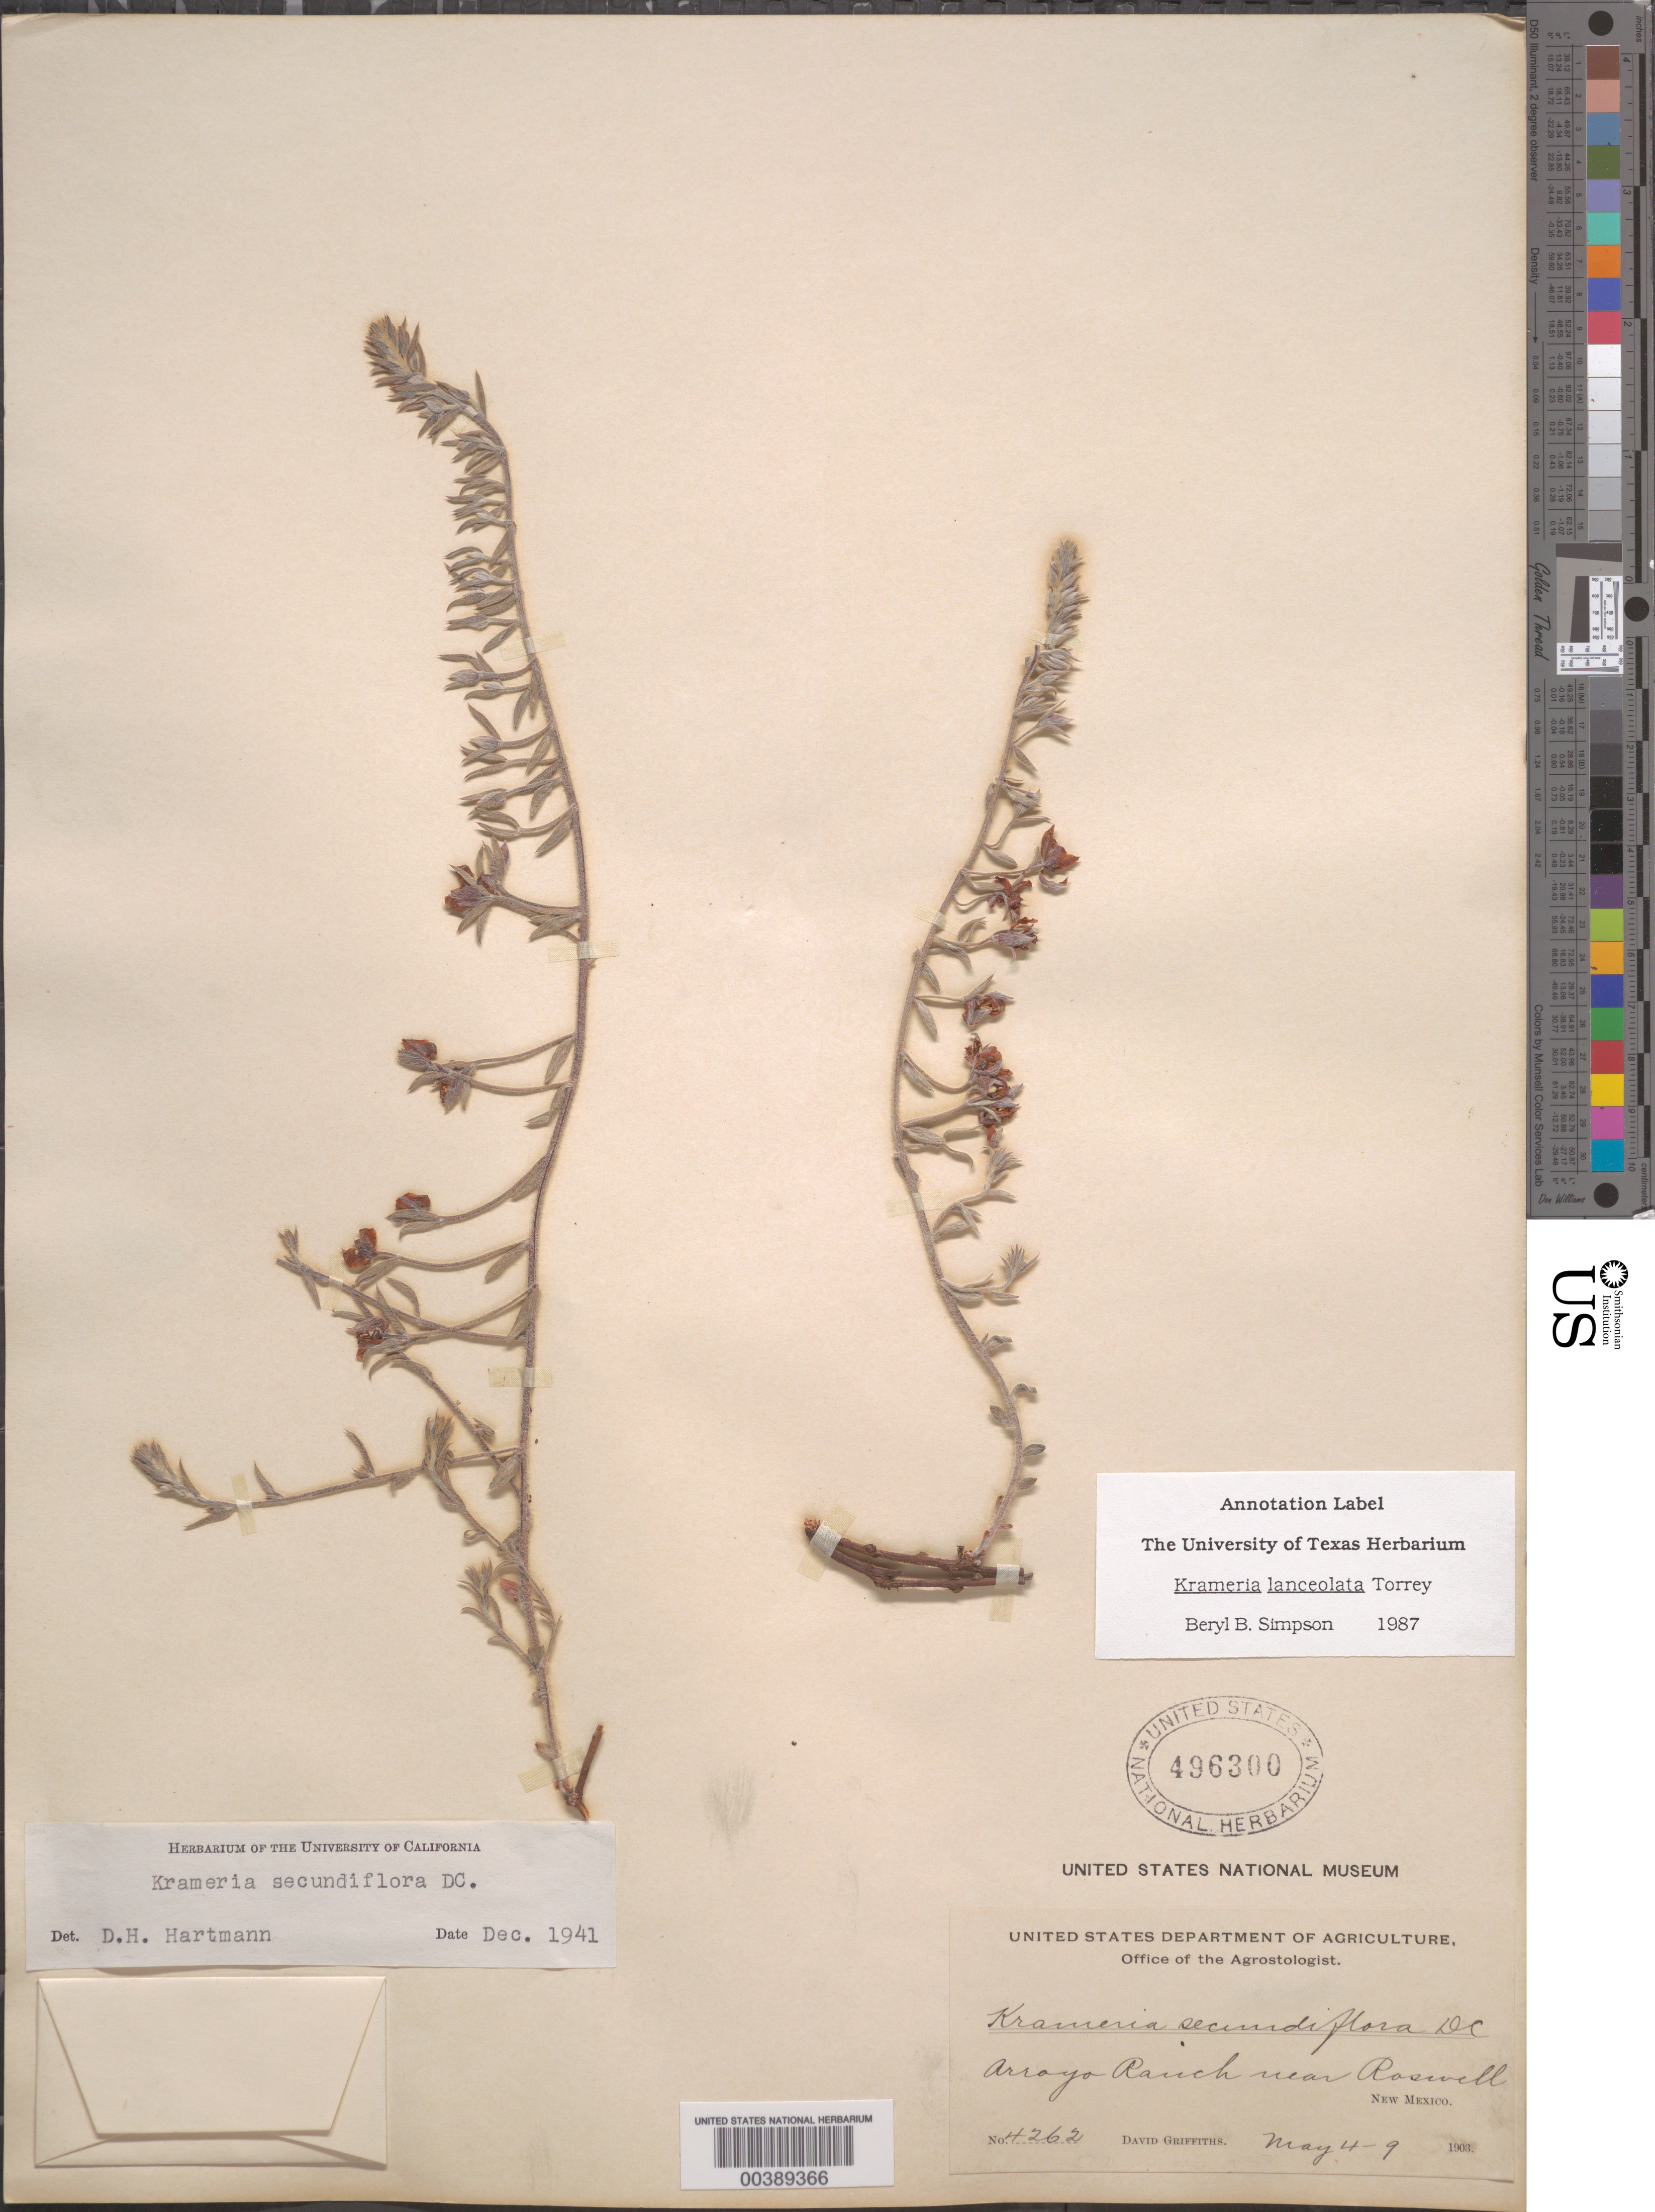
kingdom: Plantae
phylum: Tracheophyta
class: Magnoliopsida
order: Zygophyllales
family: Krameriaceae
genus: Krameria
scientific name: Krameria lanceolata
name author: Torr.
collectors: D. Griffiths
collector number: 4262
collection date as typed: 04 May 1903 to 09 May 1903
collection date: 1903-05-04/1903-05-09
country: United States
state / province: New Mexico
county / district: Chaves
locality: Arroyo ranch near roswell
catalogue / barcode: US 496300